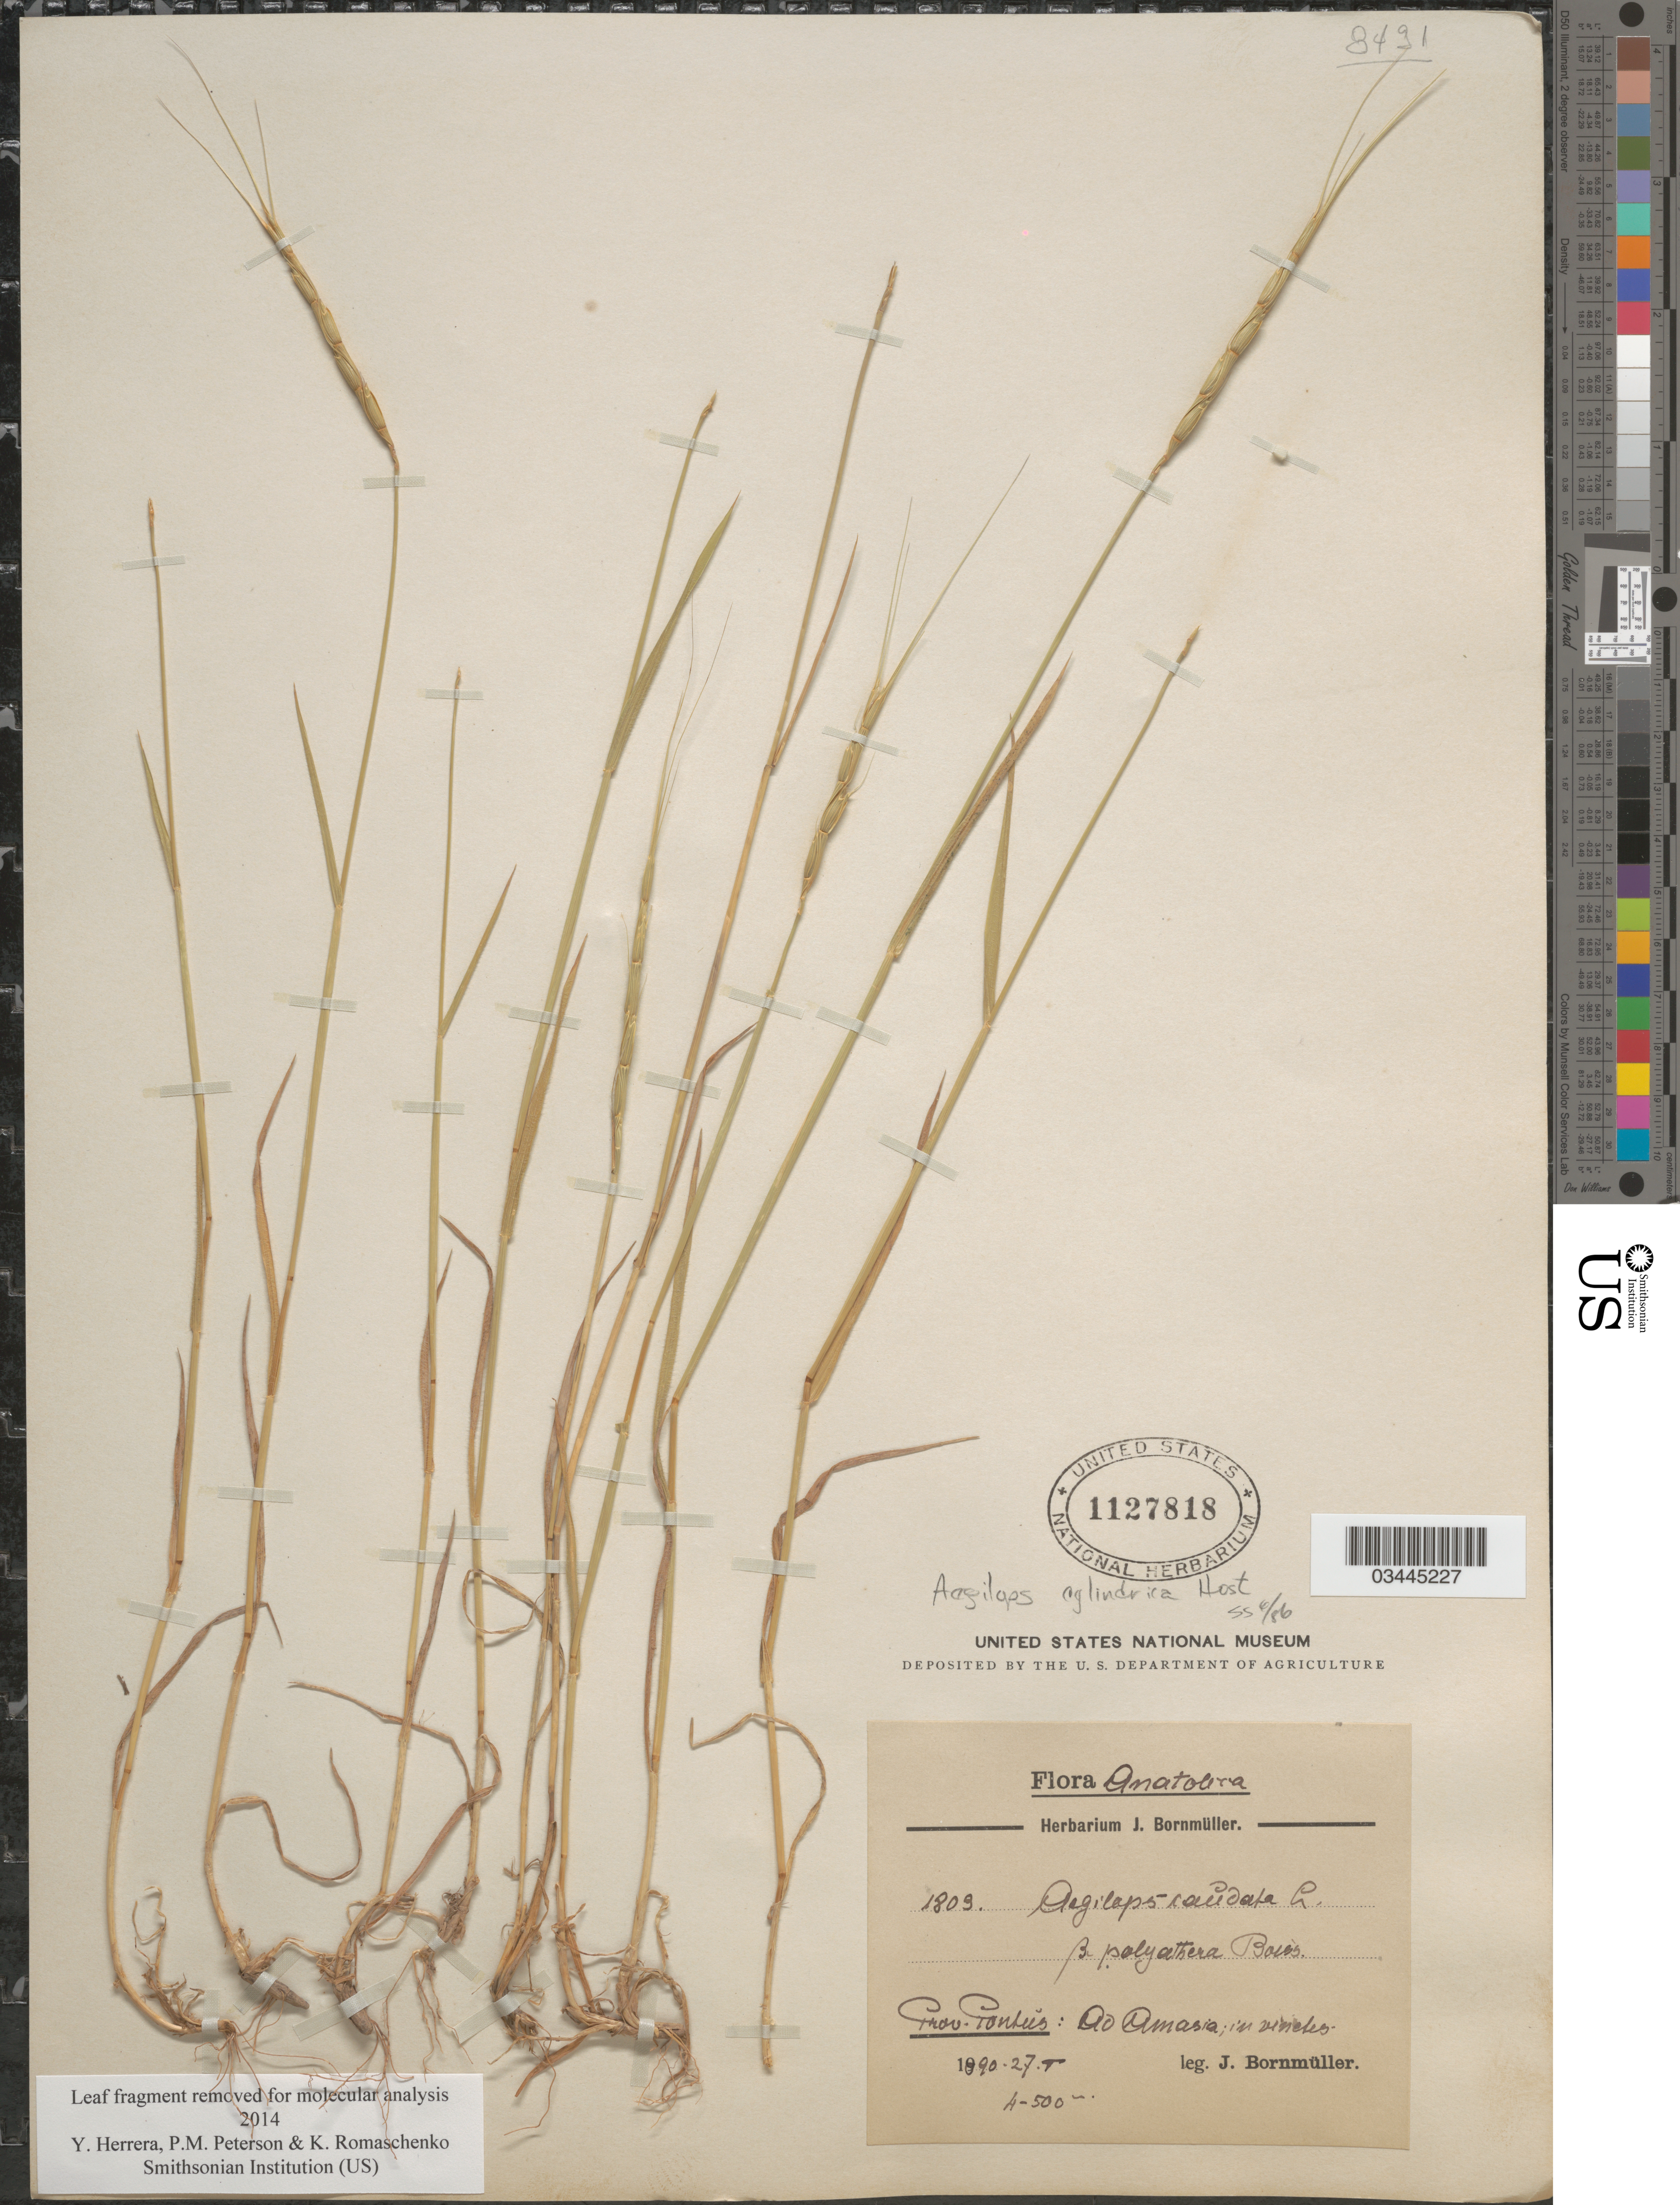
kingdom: Plantae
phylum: Tracheophyta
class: Liliopsida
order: Poales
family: Poaceae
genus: Aegilops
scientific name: Aegilops cylindrica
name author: Host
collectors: J. Bornmüller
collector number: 1809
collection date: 1890-05-27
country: Turkey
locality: Anatolica. Prov. Pontus: Ad Amasia; in vinetis.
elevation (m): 400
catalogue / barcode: US 1127818